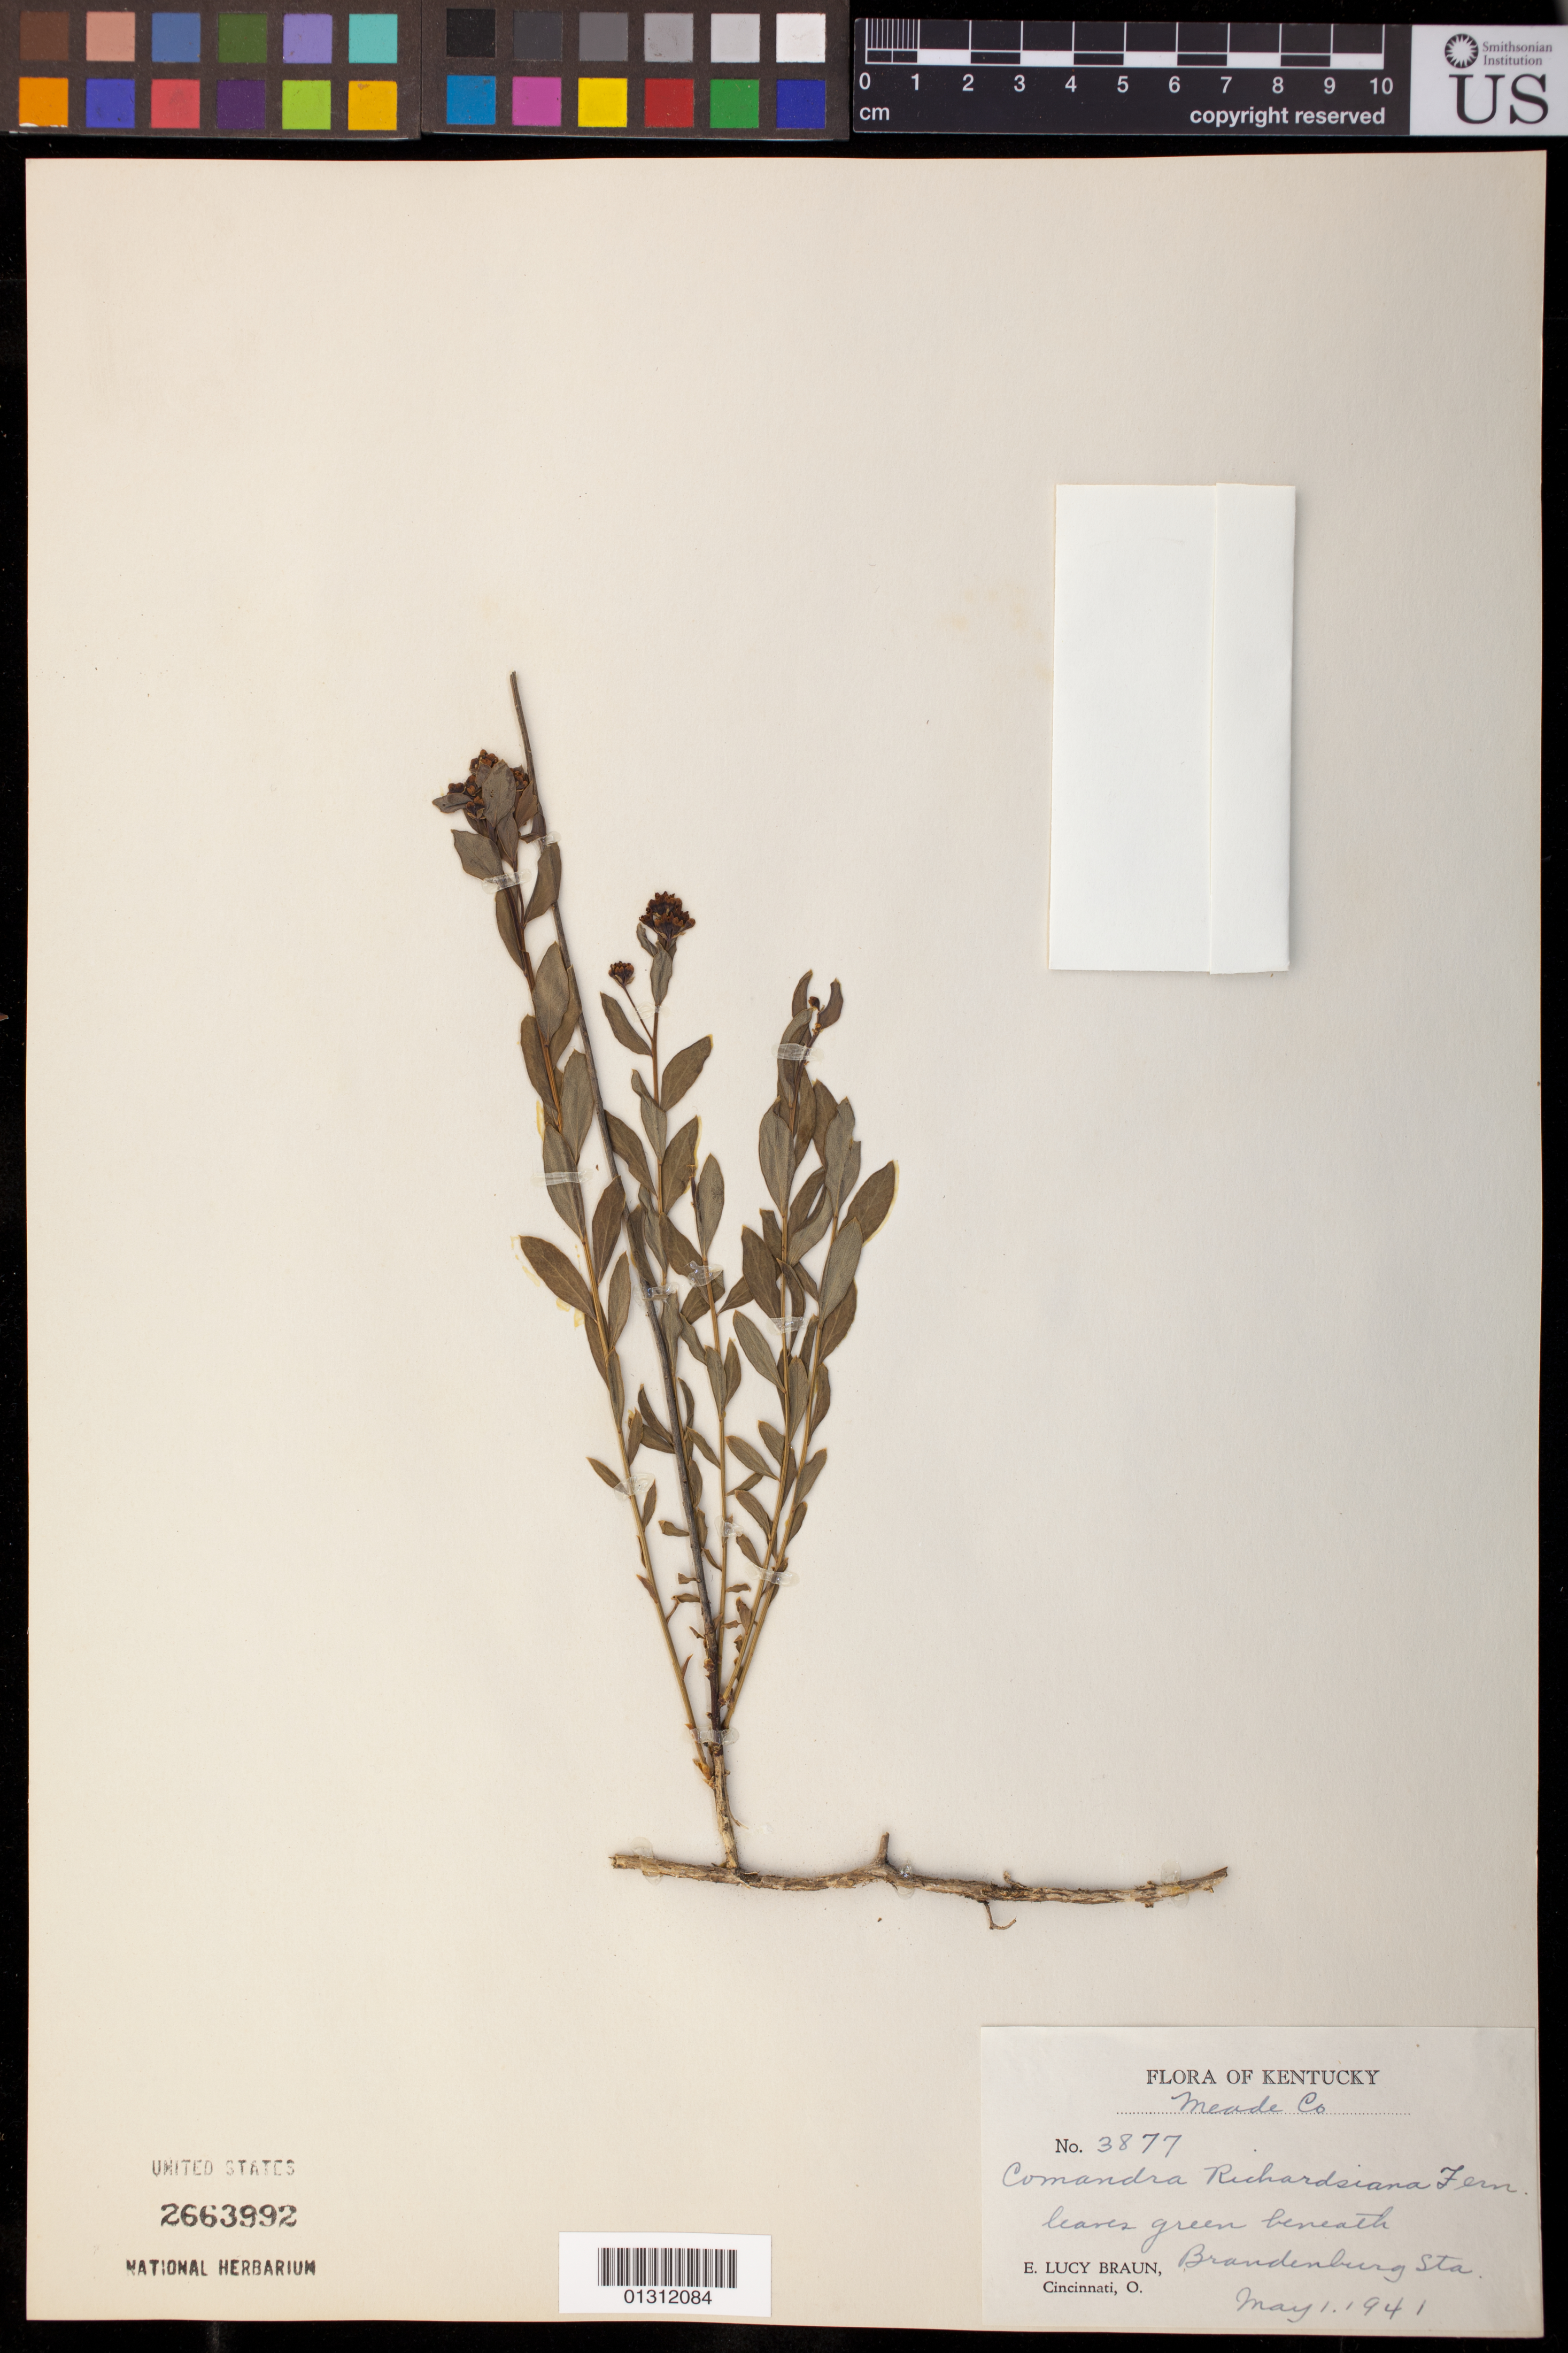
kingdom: Plantae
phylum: Tracheophyta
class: Magnoliopsida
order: Santalales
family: Comandraceae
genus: Comandra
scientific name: Comandra richardsiana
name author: Fernald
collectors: E. L. Braun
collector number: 3877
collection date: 1941-05-01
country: United States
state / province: Kentucky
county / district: Meade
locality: Brandenburg Sta.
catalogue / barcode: US 2663992